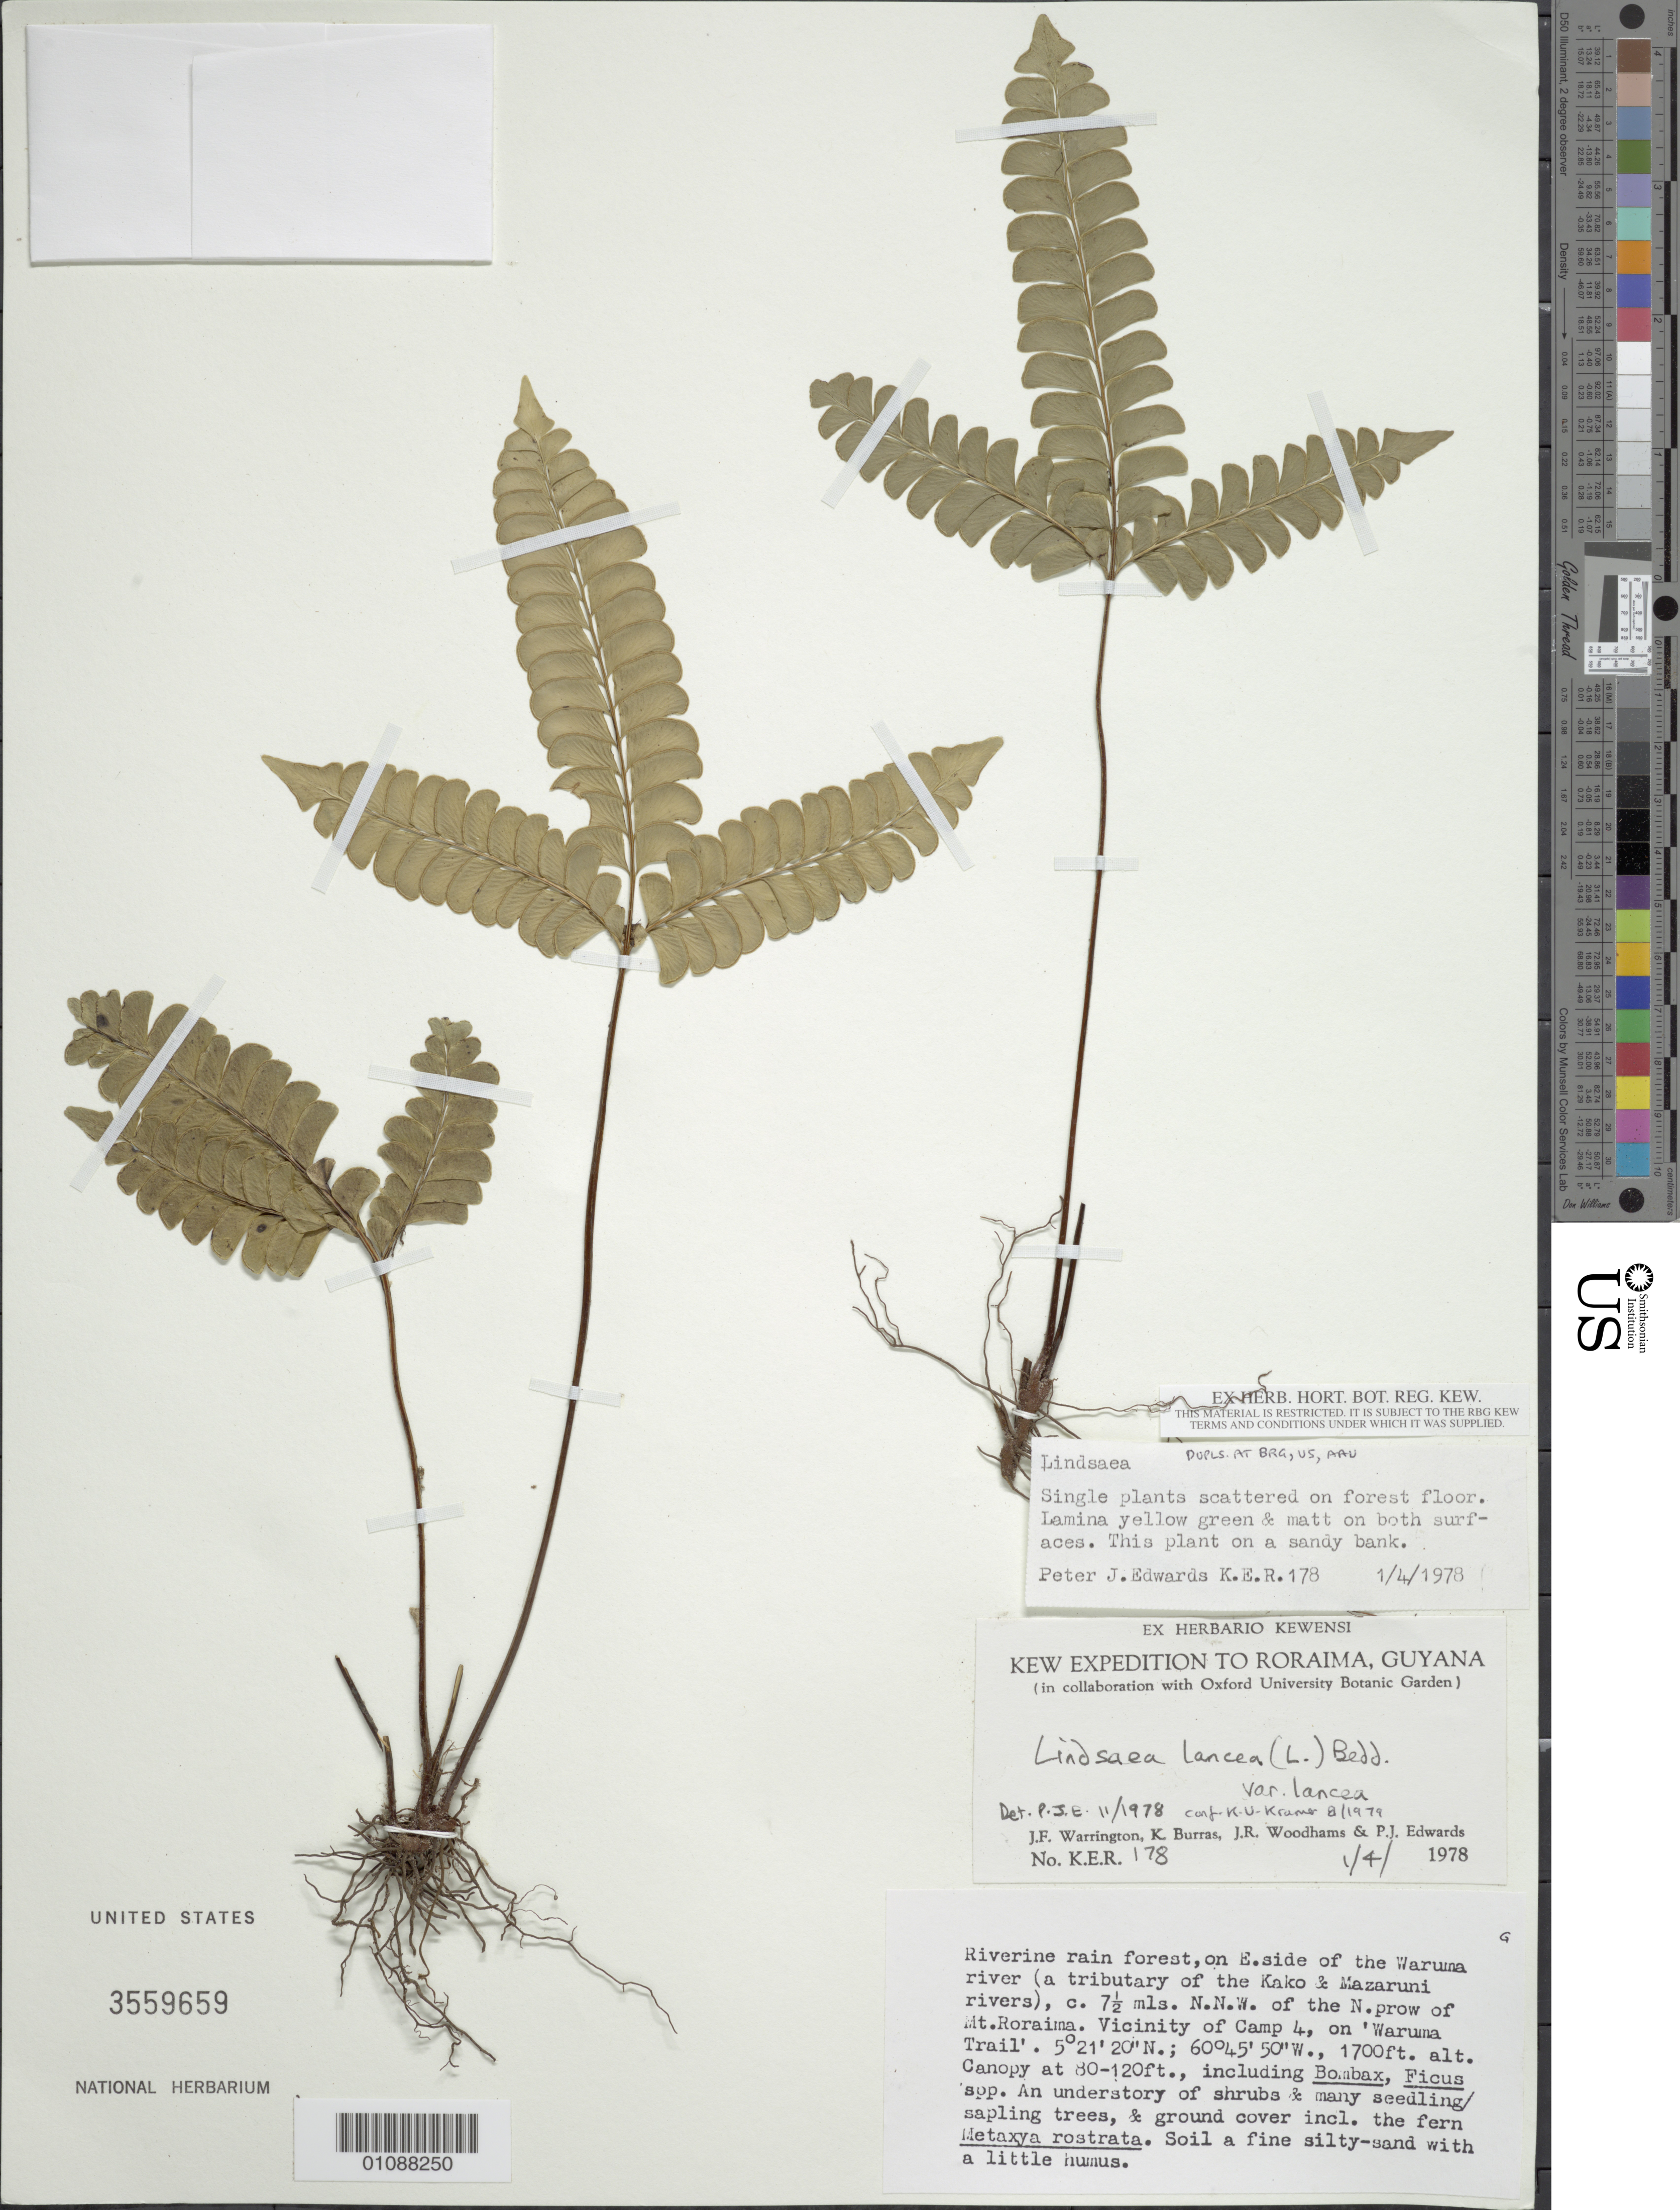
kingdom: Plantae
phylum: Tracheophyta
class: Polypodiopsida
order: Polypodiales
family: Lindsaeaceae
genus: Lindsaea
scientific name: Lindsaea lancea var. lancea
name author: (L.) Bedd.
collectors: J. Warrington, K. Burras, J. Woodhams & P. Edwards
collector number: KER 178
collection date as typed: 1-Apr-78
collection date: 1978-04-01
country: Guyana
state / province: Cuyuni-Mazaruni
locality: Mt. Roraima, 7.5 miles NNW of N prow, E side of Waruma R., vicinity Camp 4, on Waruma Trail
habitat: Fine silty-sand with little humus, riverine rainforest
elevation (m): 518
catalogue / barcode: US 3559659